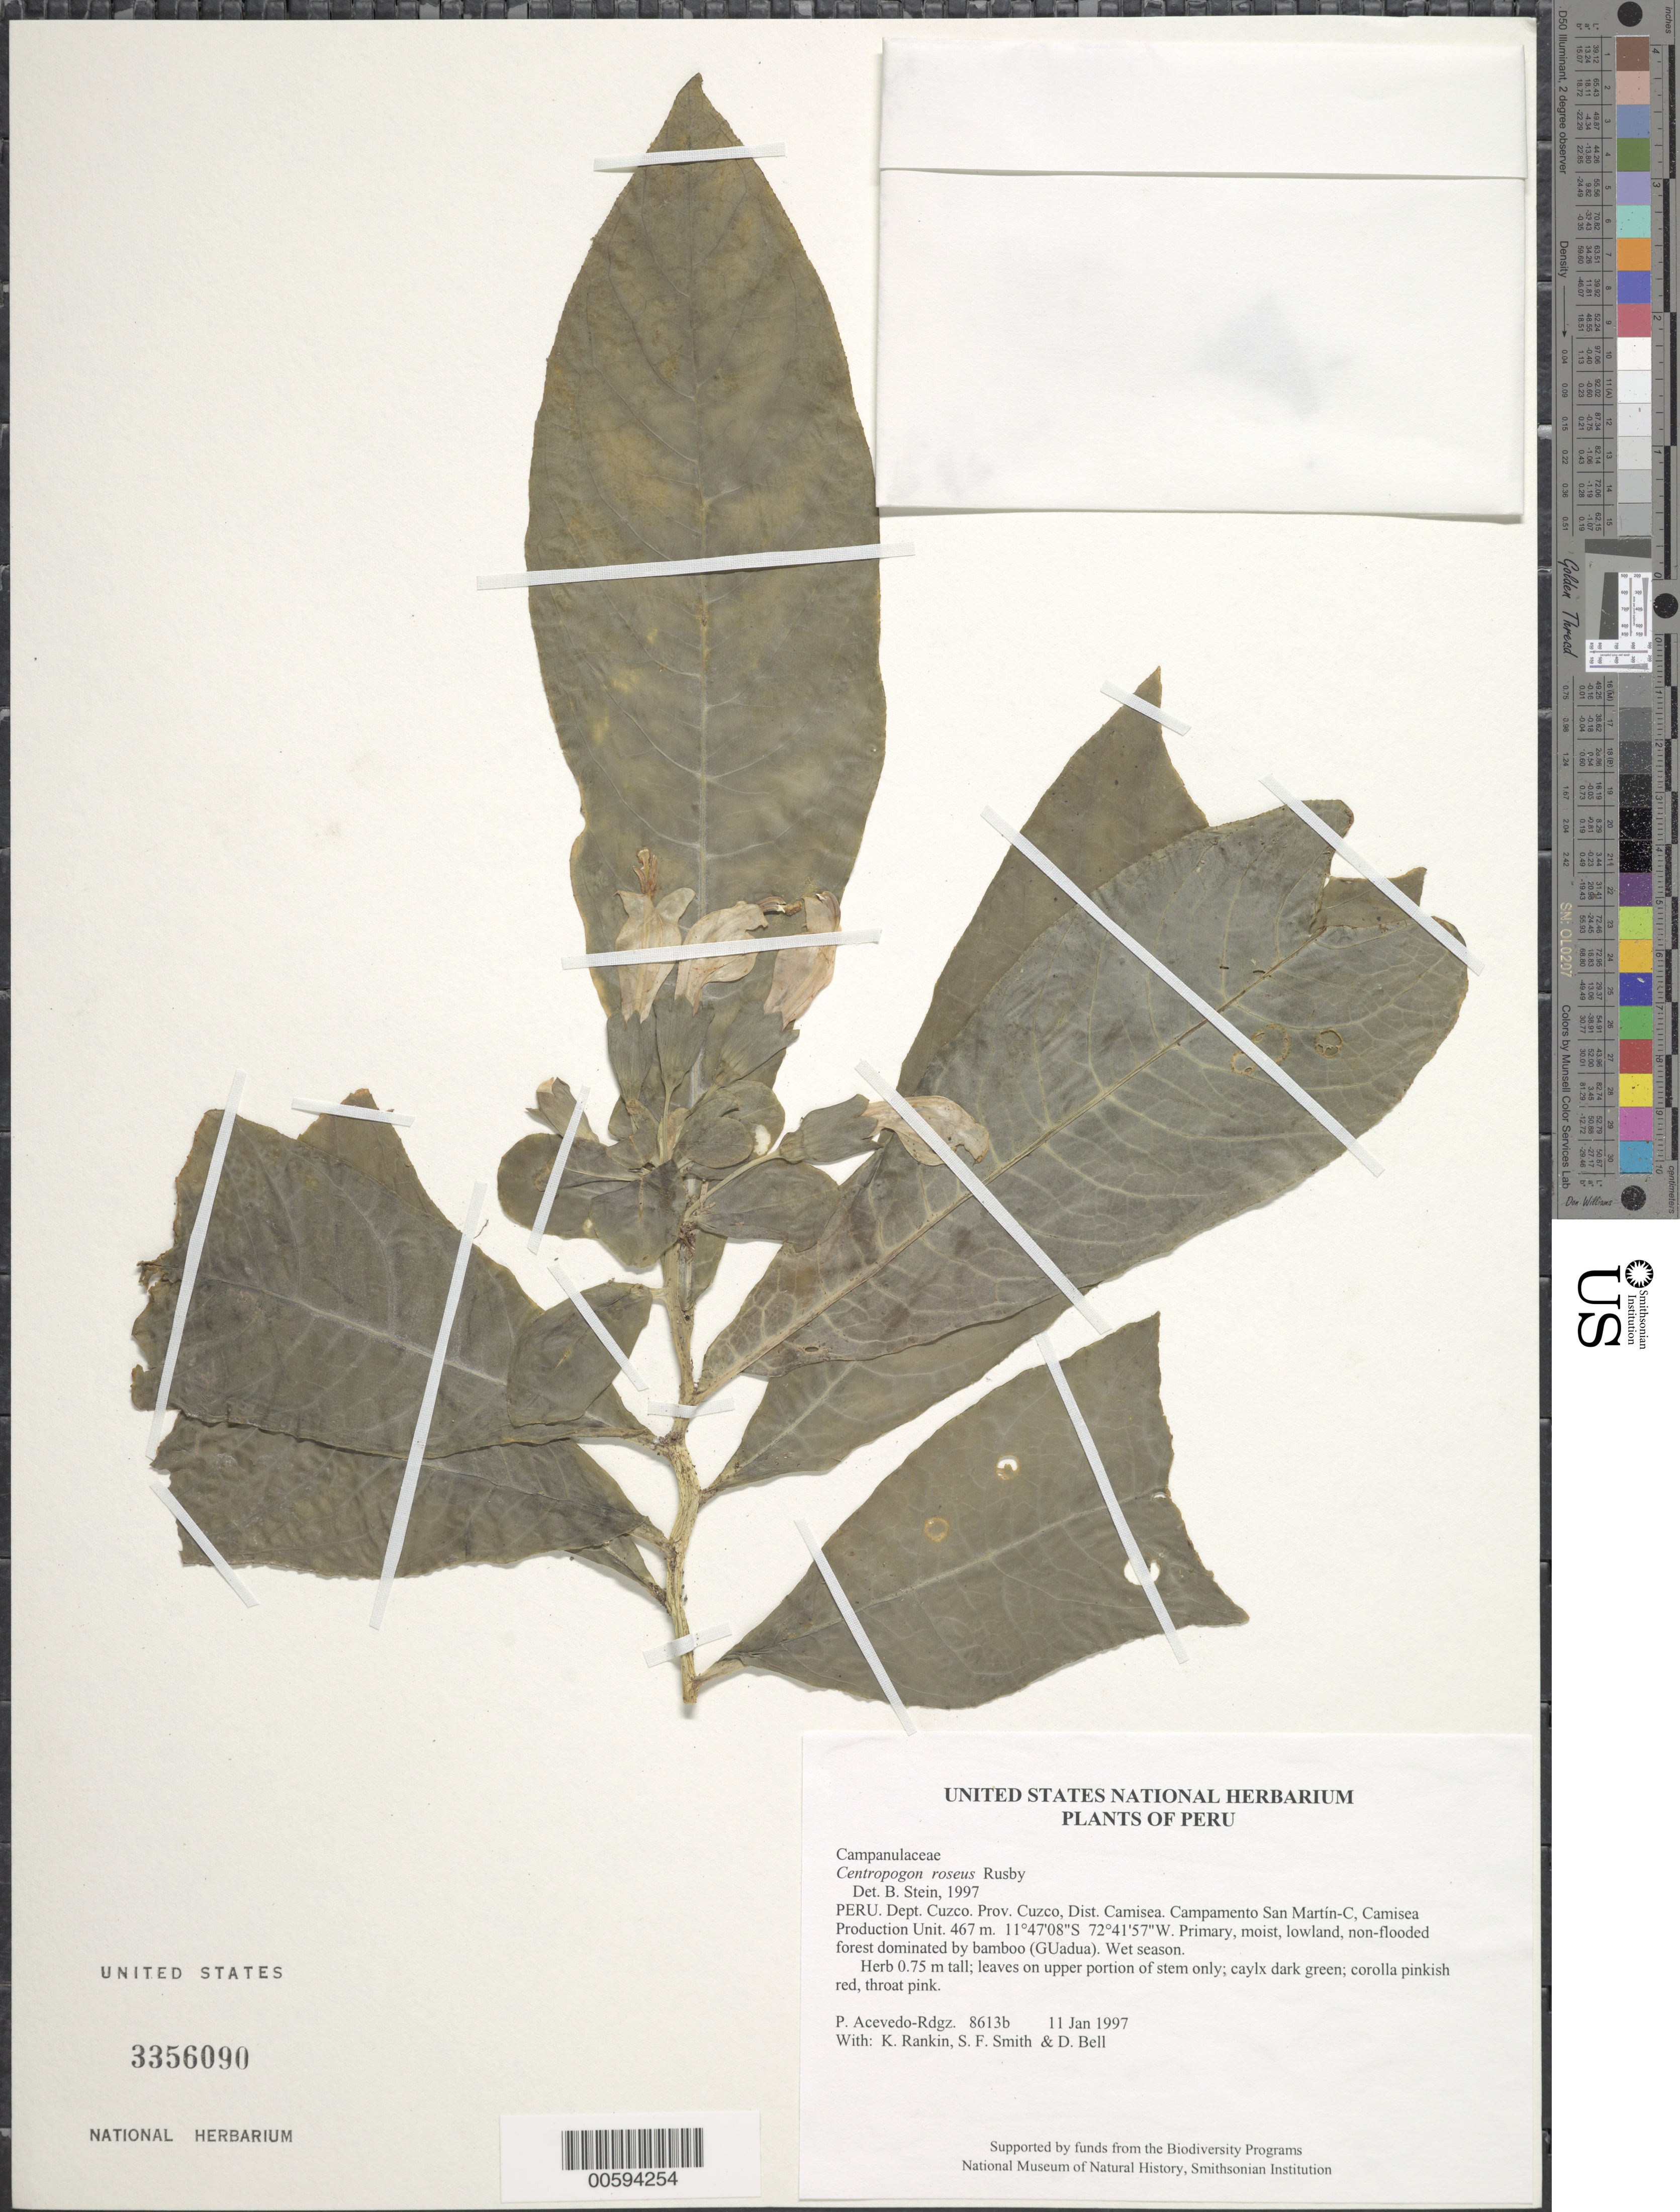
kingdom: Plantae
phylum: Tracheophyta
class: Magnoliopsida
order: Asterales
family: Campanulaceae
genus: Centropogon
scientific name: Centropogon roseus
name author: Rusby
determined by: Stein, B.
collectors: P. Acevedo-Rodr., K. B. Rankin, S.F. Smith & D. A. Bell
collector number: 8613 b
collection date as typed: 11 Jan 1997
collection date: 1997-01-11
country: Peru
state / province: Cusco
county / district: Cusco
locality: Districto Camisea, Campamento San Martín-C, Camisea Production Unit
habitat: Primary, moist, lowland, non-flooded forest dominated by bamboo (GUadua). Wet season.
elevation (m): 467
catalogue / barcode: US 3356090